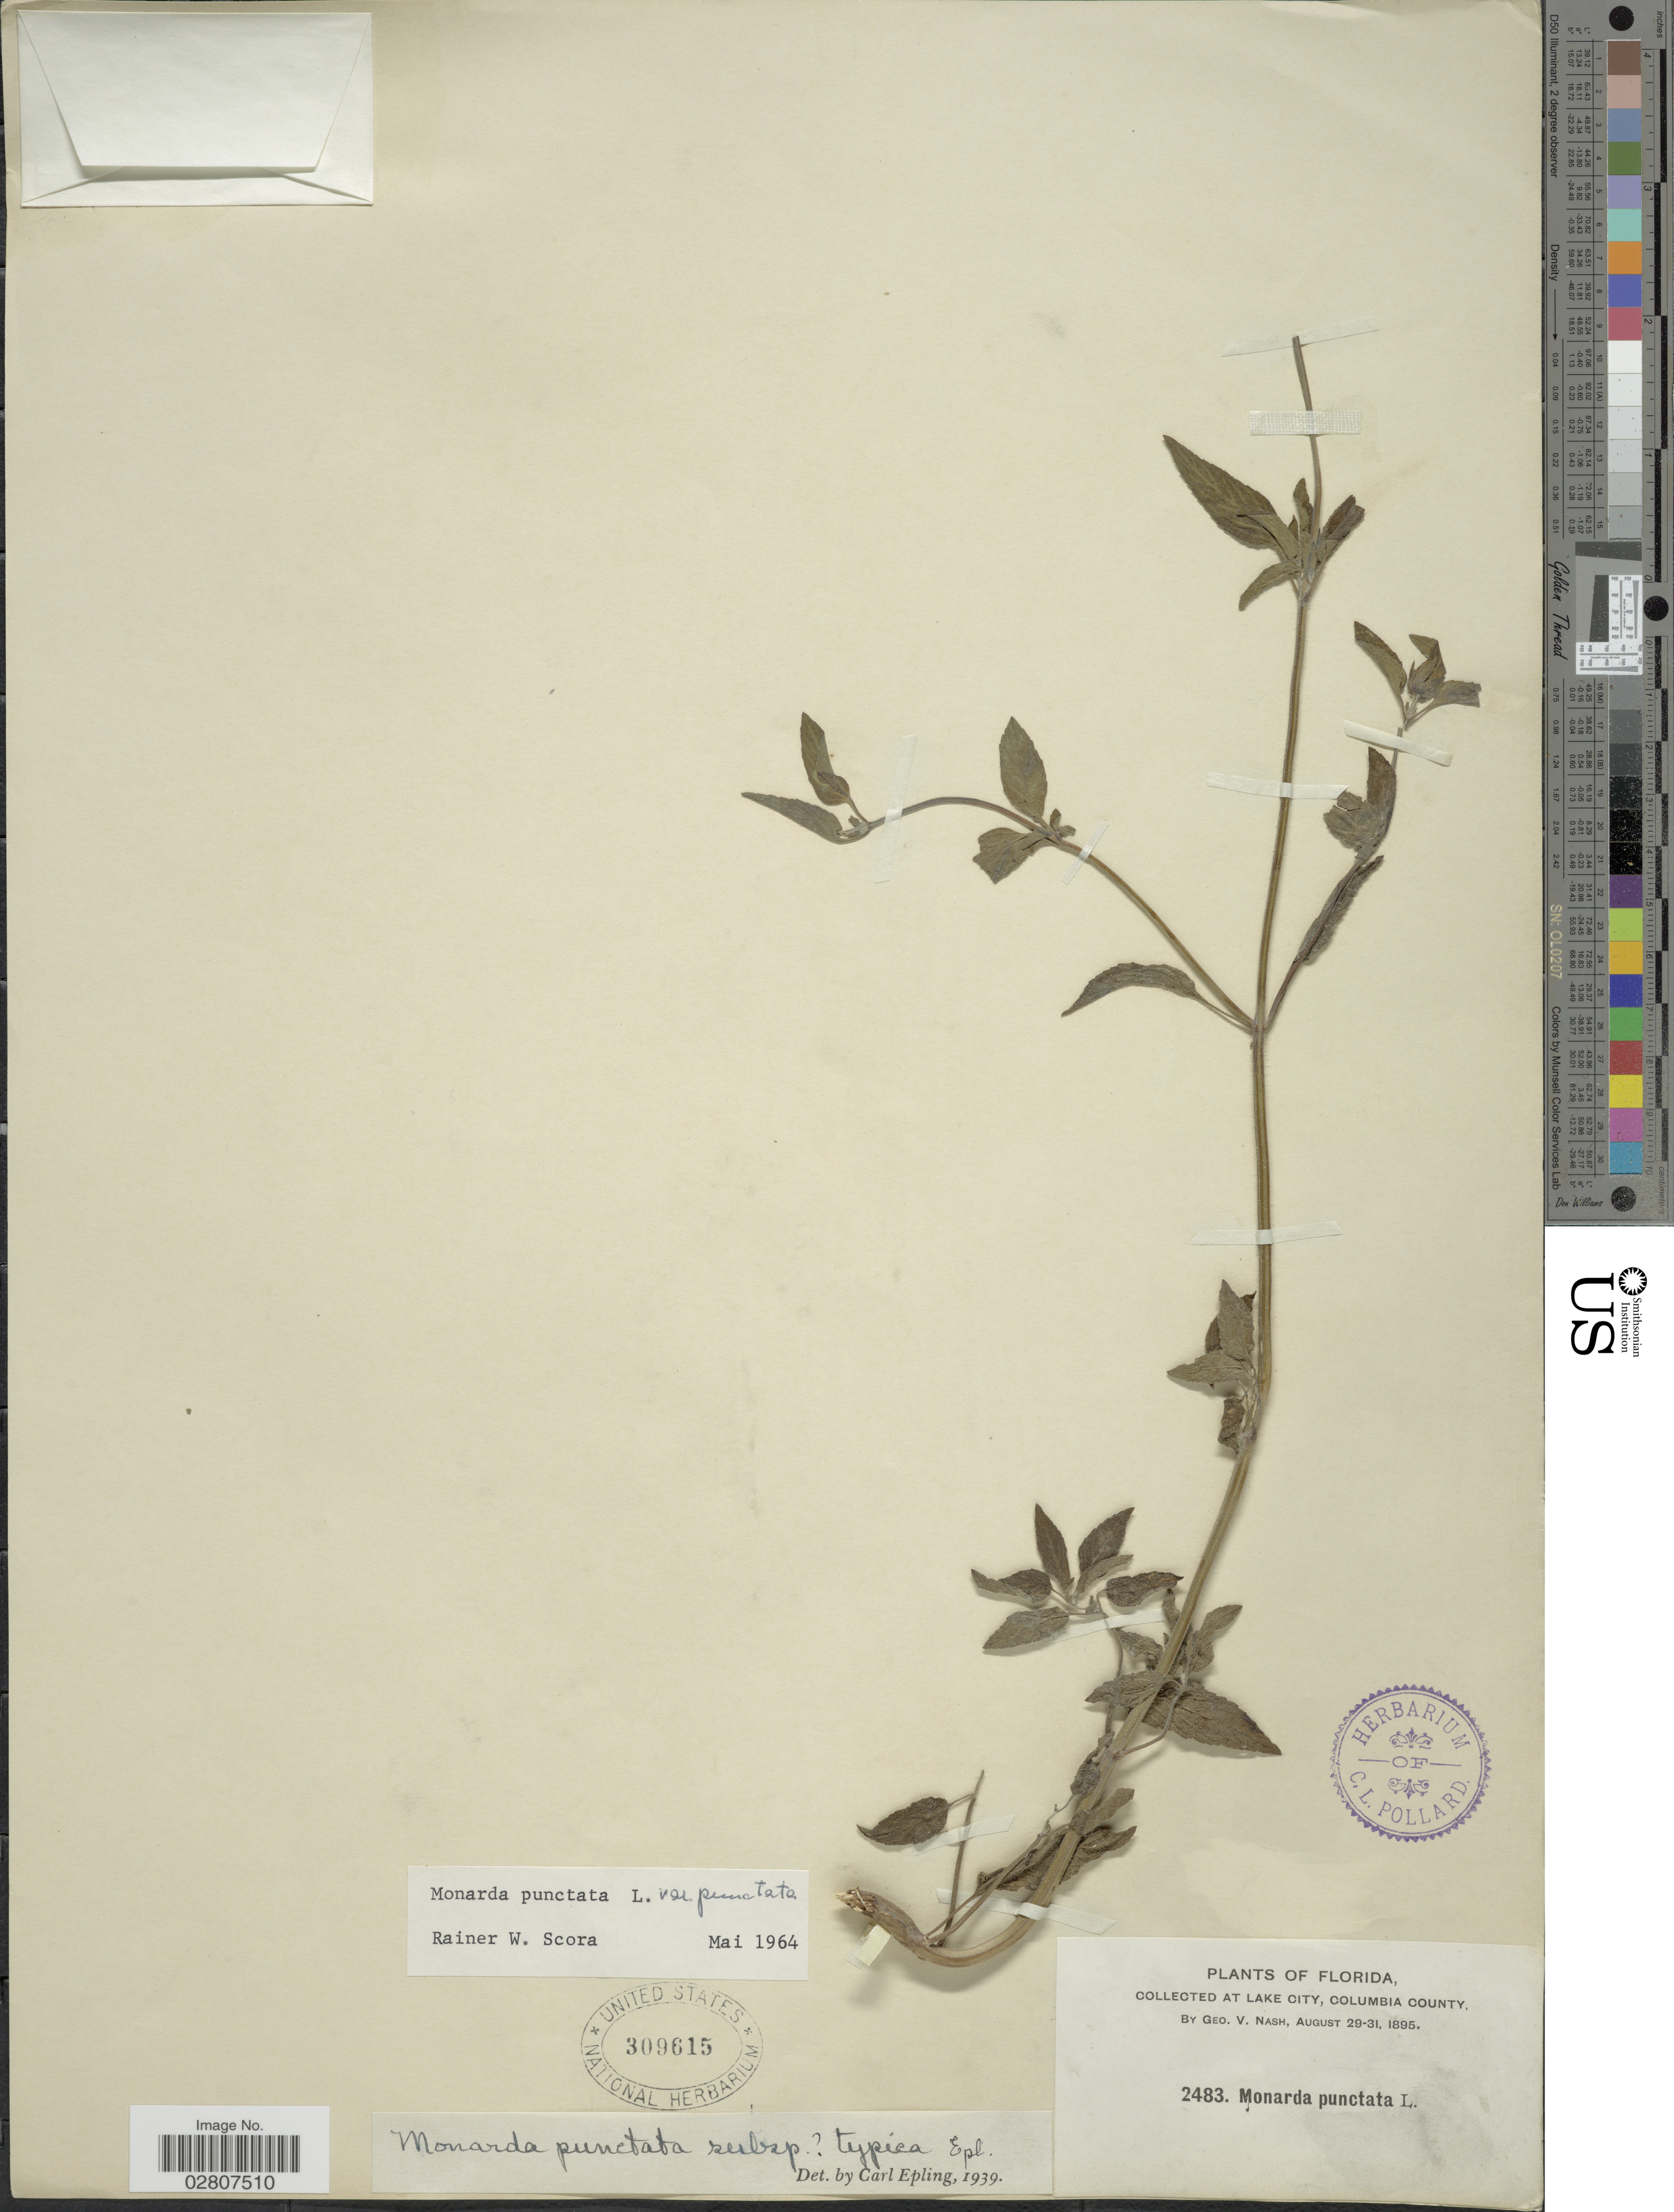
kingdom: Plantae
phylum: Tracheophyta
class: Magnoliopsida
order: Lamiales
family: Lamiaceae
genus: Monarda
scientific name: Monarda punctata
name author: L.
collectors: G. V. Nash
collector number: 2483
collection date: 1895-08-29/1895-08-31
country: United States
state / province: Florida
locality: At Lake City, Columbia County.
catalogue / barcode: US 309615